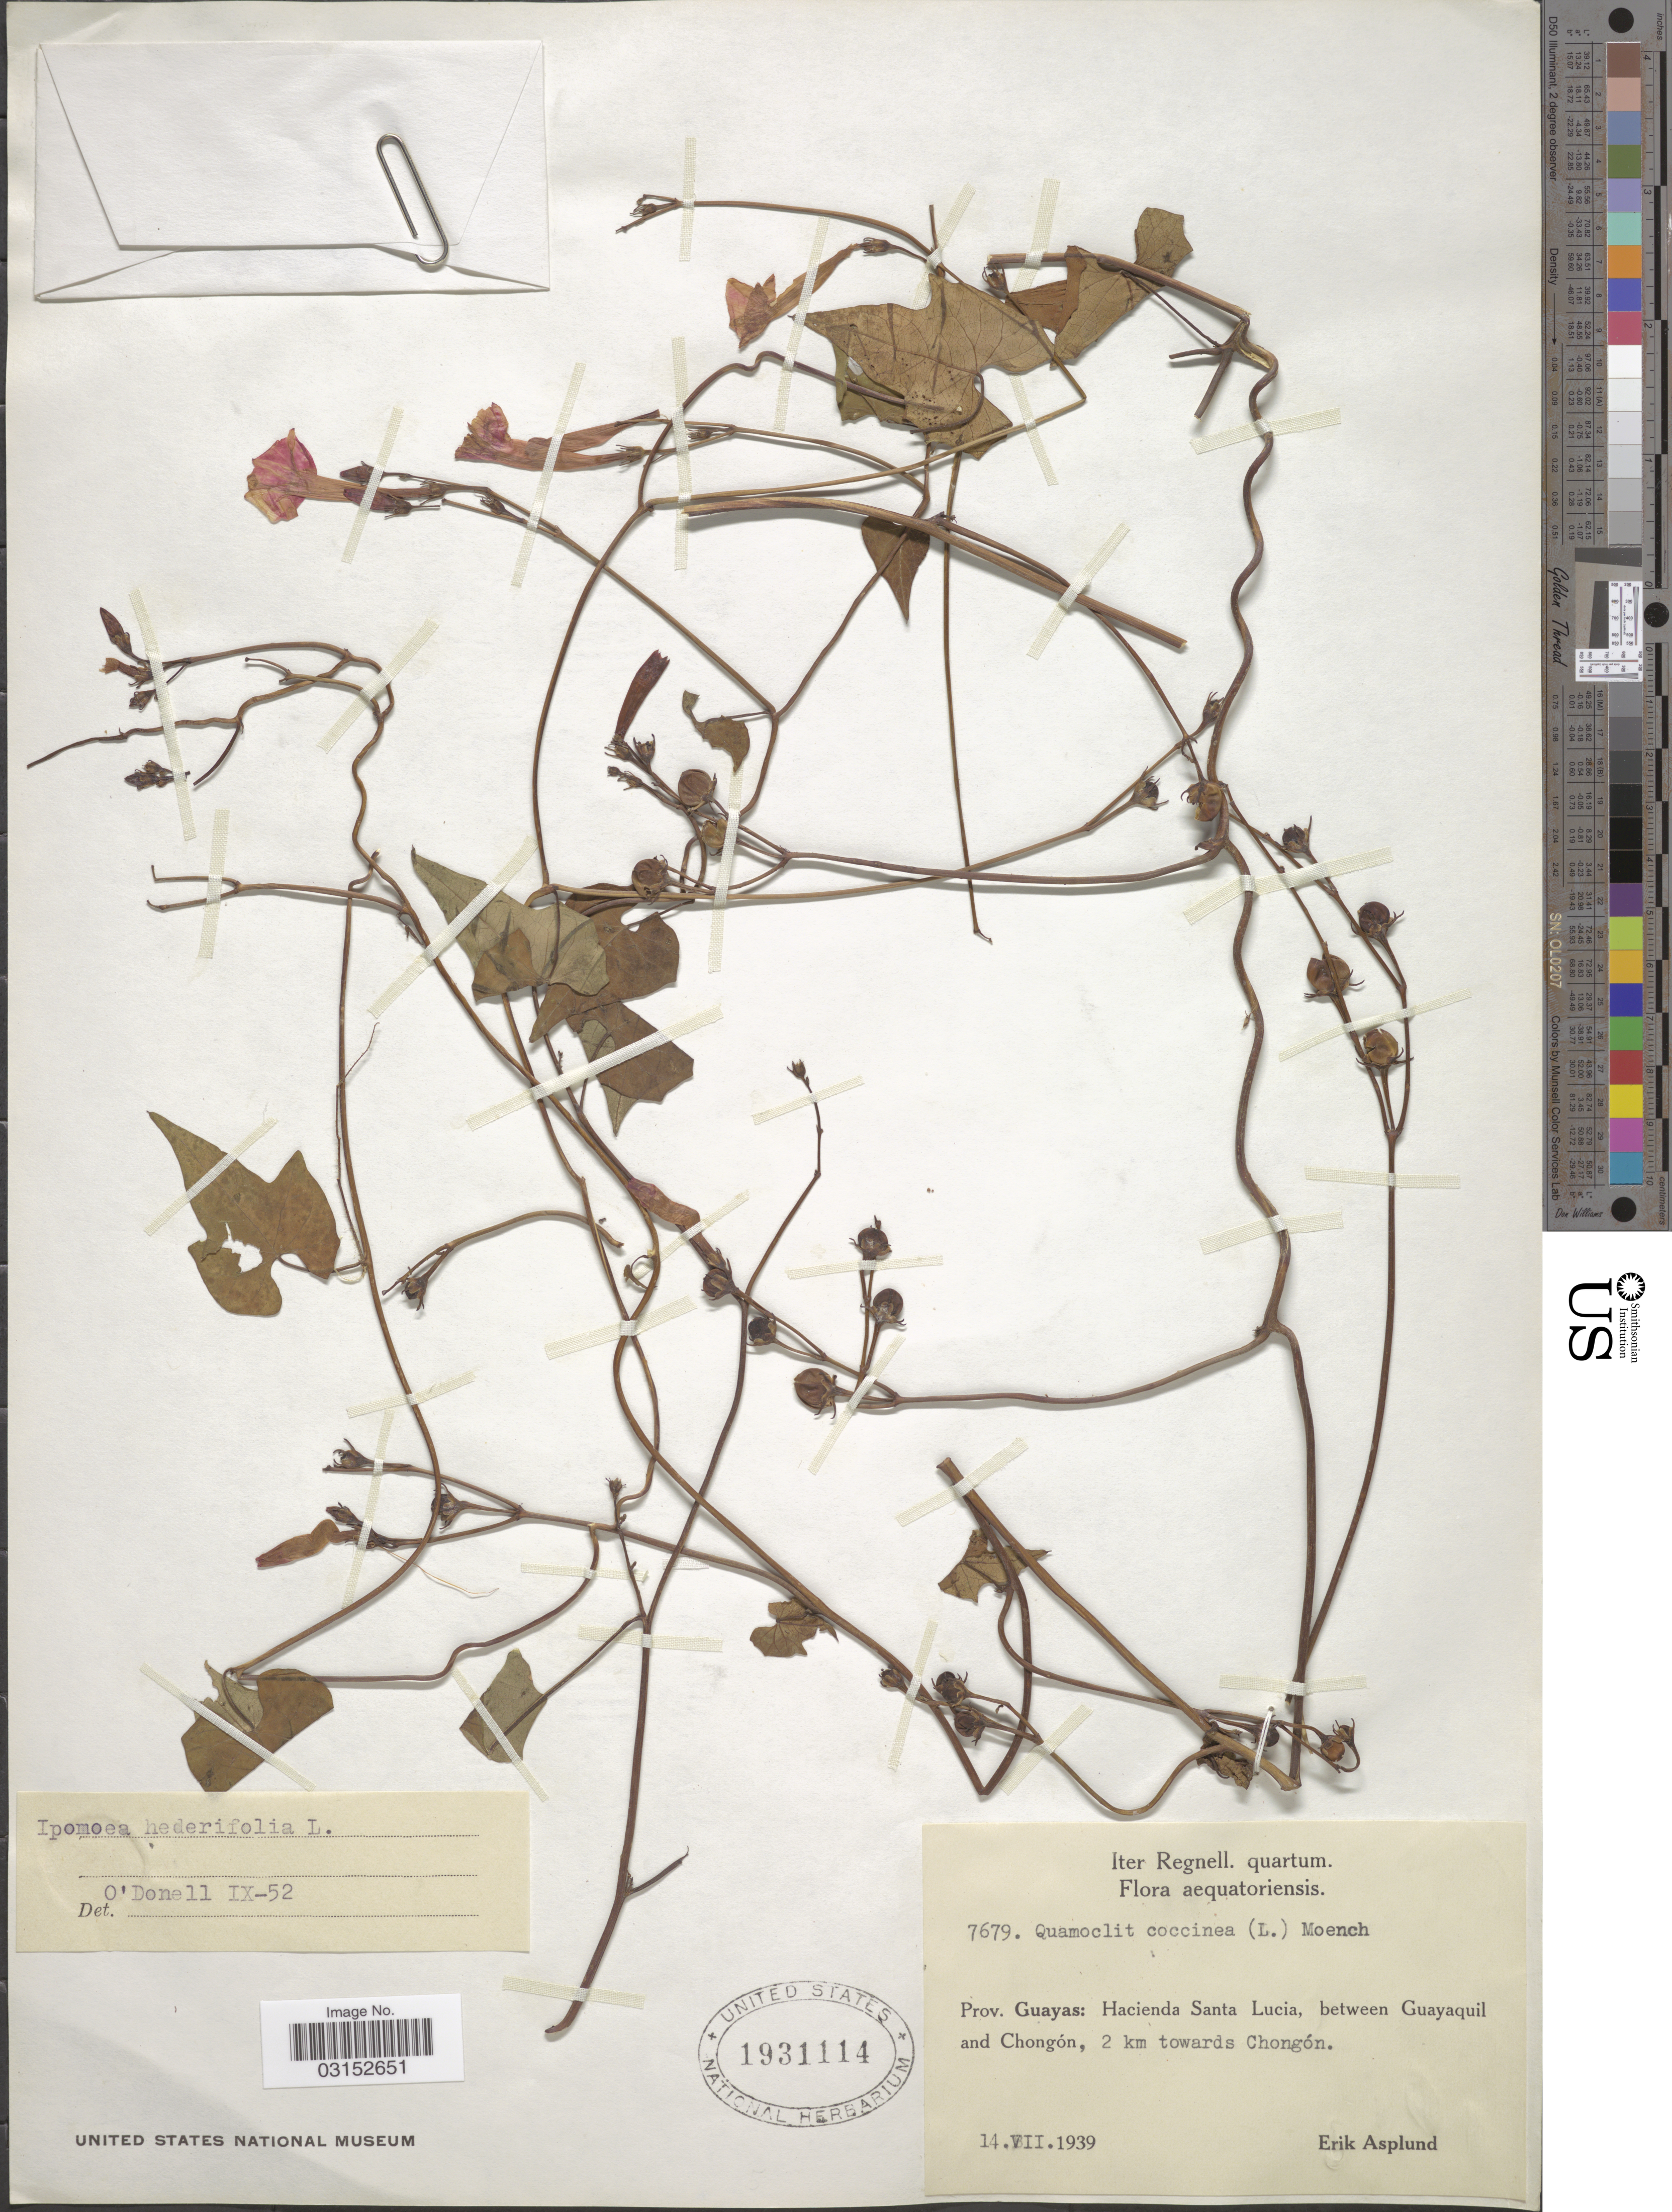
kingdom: Plantae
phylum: Tracheophyta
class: Magnoliopsida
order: Solanales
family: Convolvulaceae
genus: Ipomoea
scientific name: Ipomoea hederifolia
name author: L.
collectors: E. Asplund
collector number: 7679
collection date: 1939-07-14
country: Ecuador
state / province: Guayas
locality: Hacienda Santa Lucia, between Guayaquil and Chongón, 2 km towards Chongón.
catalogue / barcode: US 1931114